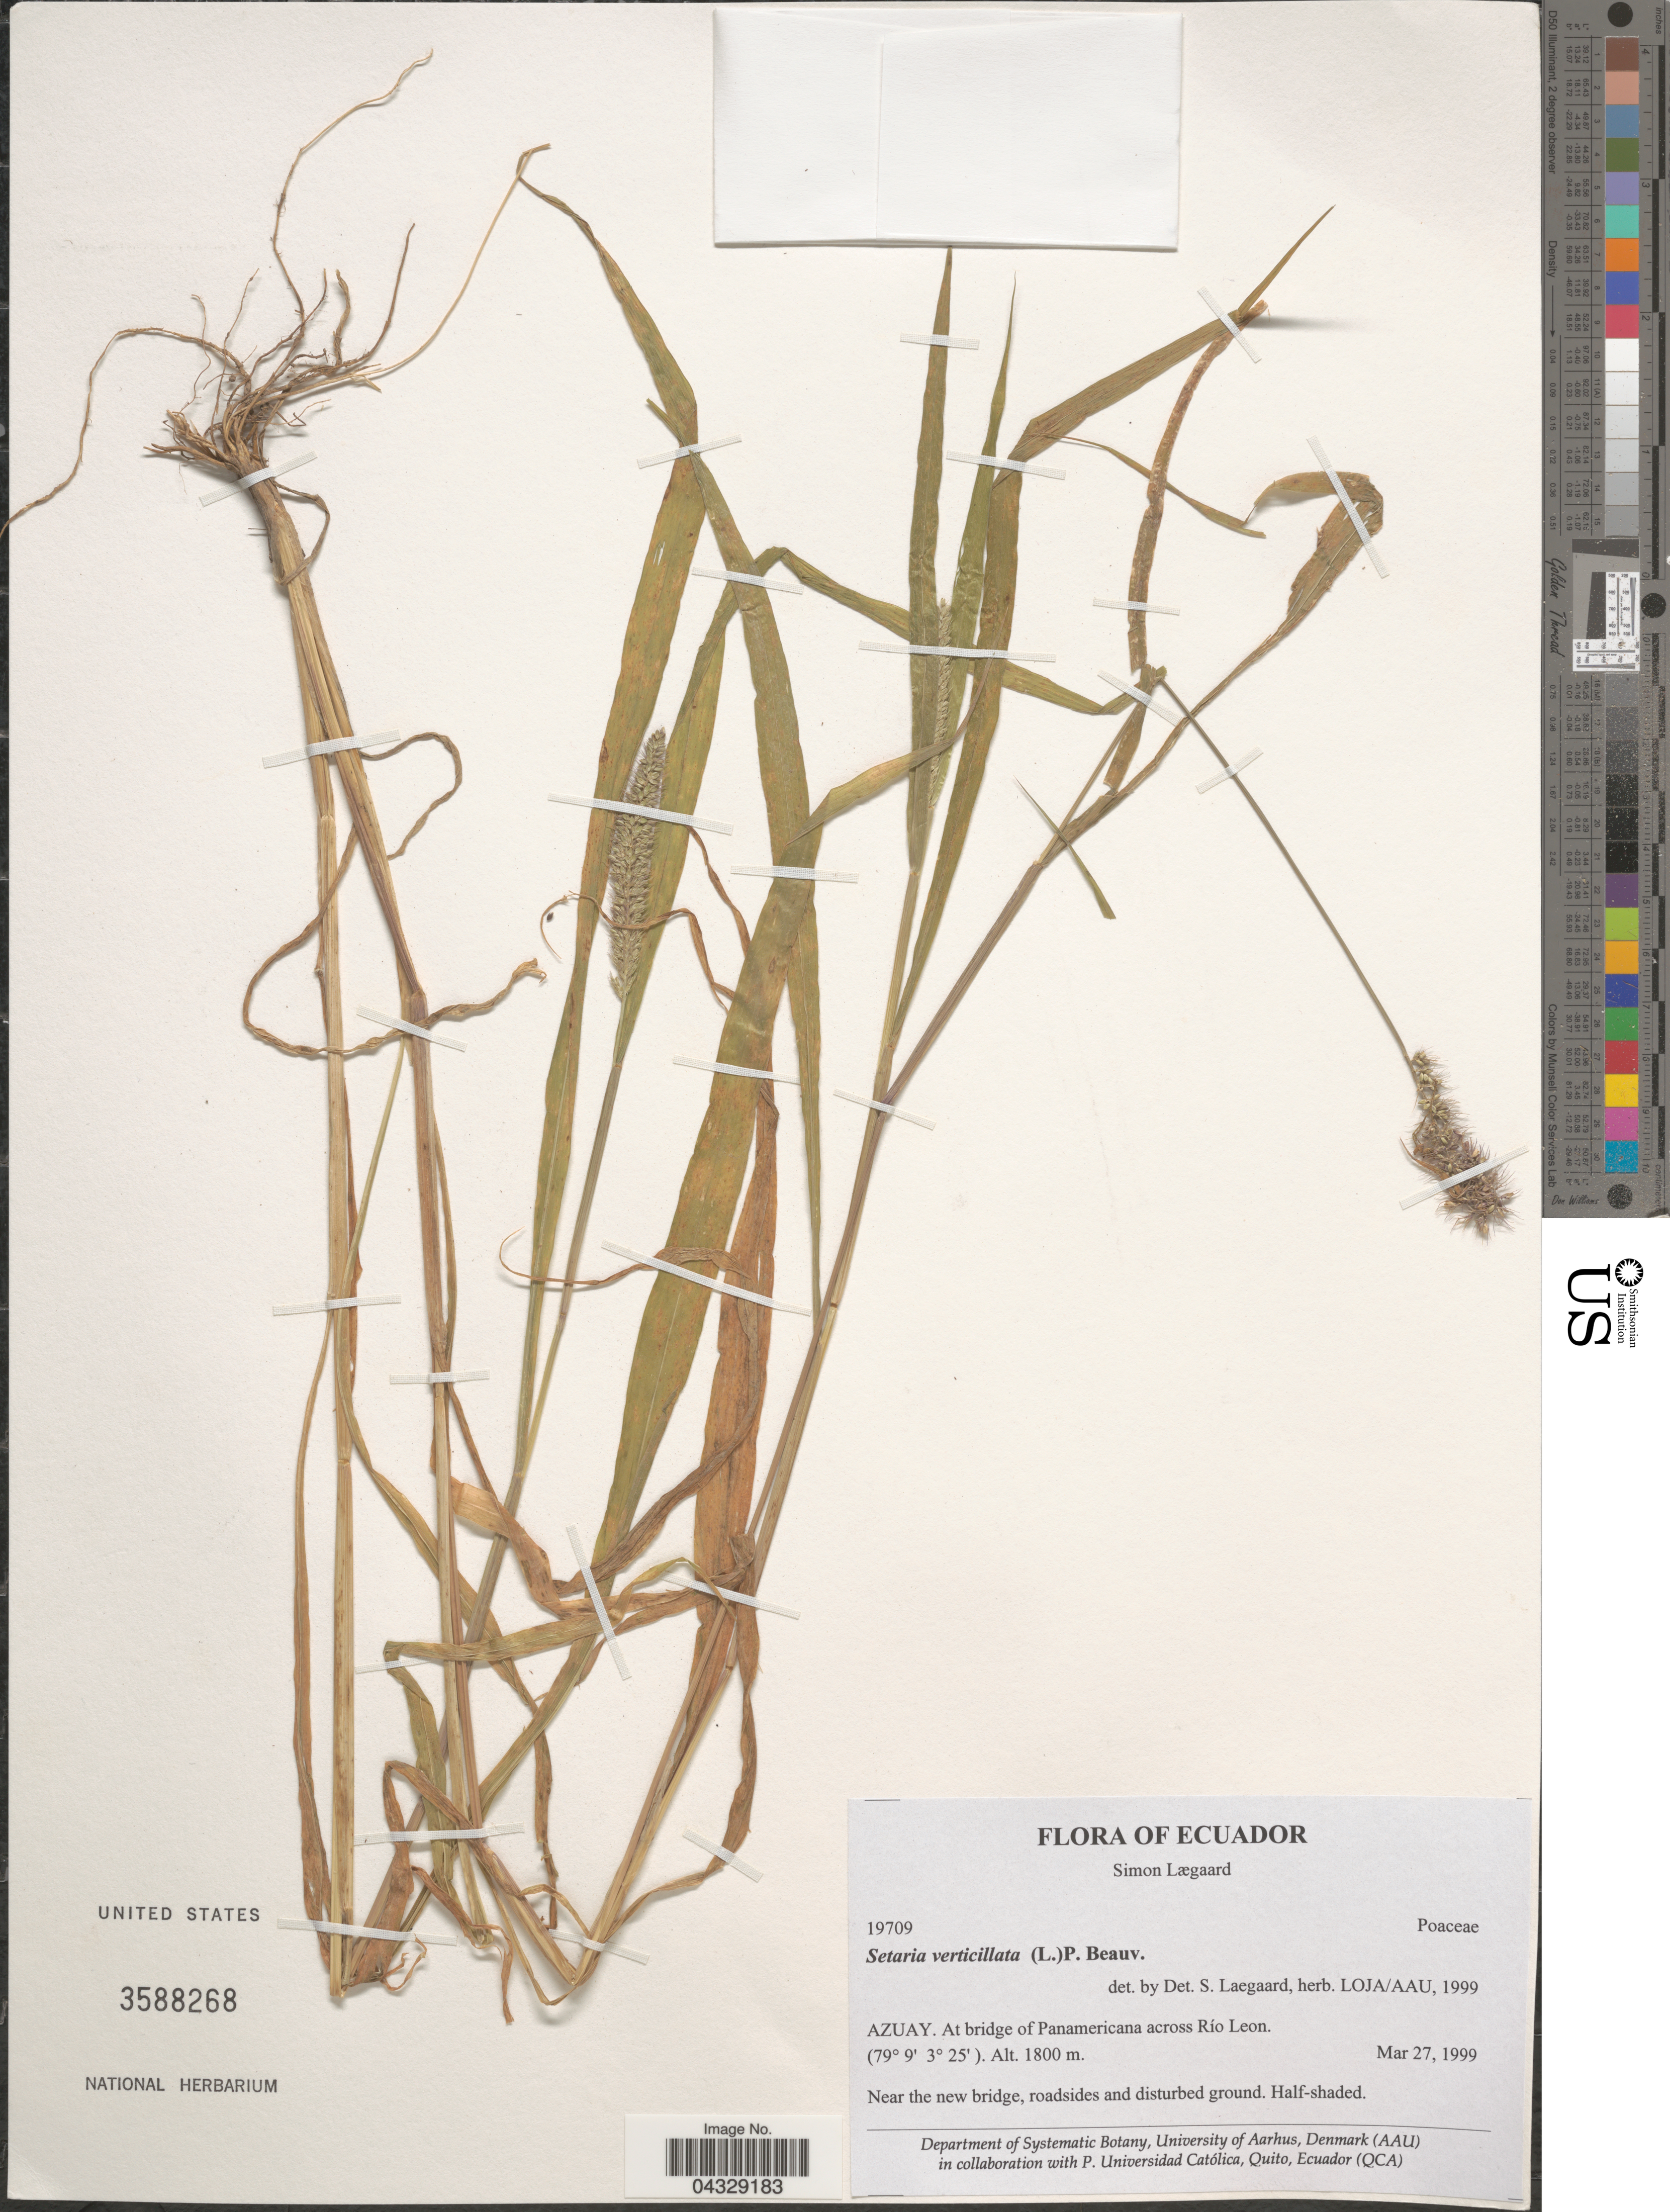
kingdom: Plantae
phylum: Tracheophyta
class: Liliopsida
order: Poales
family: Poaceae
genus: Setaria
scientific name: Setaria verticillata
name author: (L.) P. Beauv.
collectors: S. Lægaard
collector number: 19709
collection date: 1999-03-27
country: Ecuador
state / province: Azuay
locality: At bridge of Panamericana across Río Leon.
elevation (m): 1800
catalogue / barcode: US 3588268